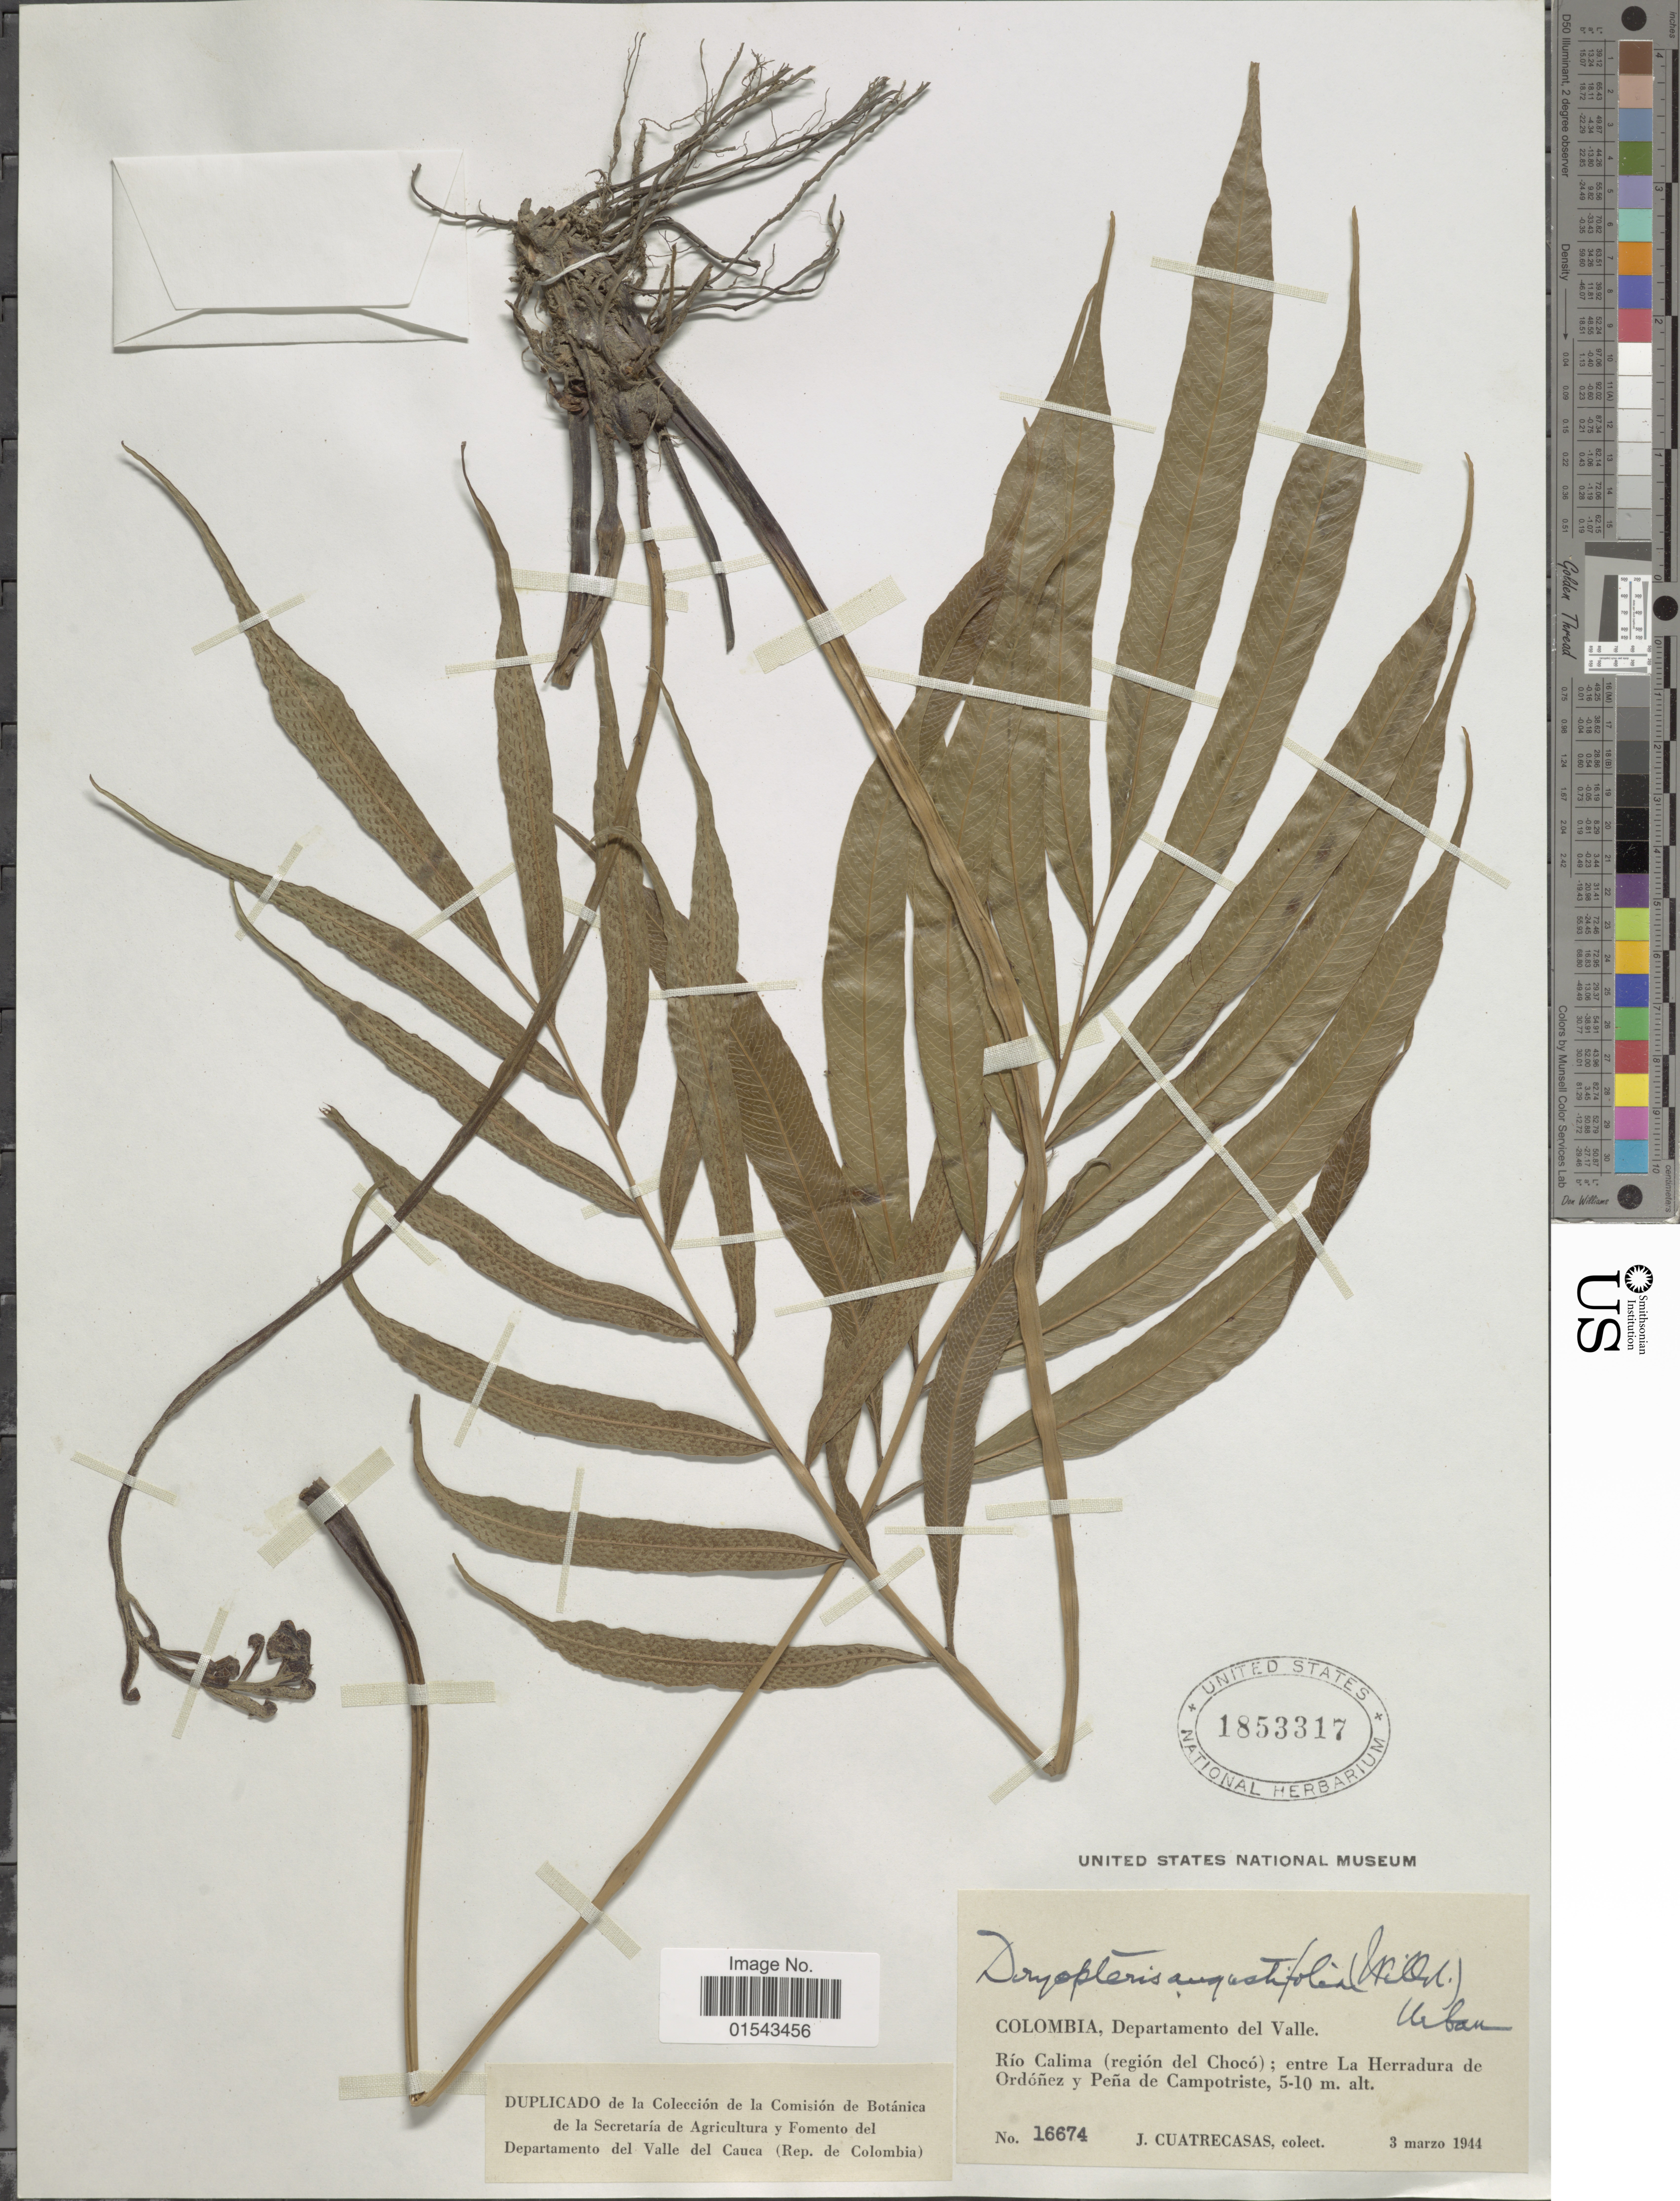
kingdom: Plantae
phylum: Tracheophyta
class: Polypodiopsida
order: Polypodiales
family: Thelypteridaceae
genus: Meniscium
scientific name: Meniscium angustifolium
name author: Willd.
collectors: J. Cuatrecasas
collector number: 16674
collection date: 1944-03-03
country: Colombia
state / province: Valle del Cauca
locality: Departamento del Valle. Río Calima (región del Chocó); entre La Herradura de Ordóñez y Peña de Campotriste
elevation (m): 5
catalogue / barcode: US 1853317